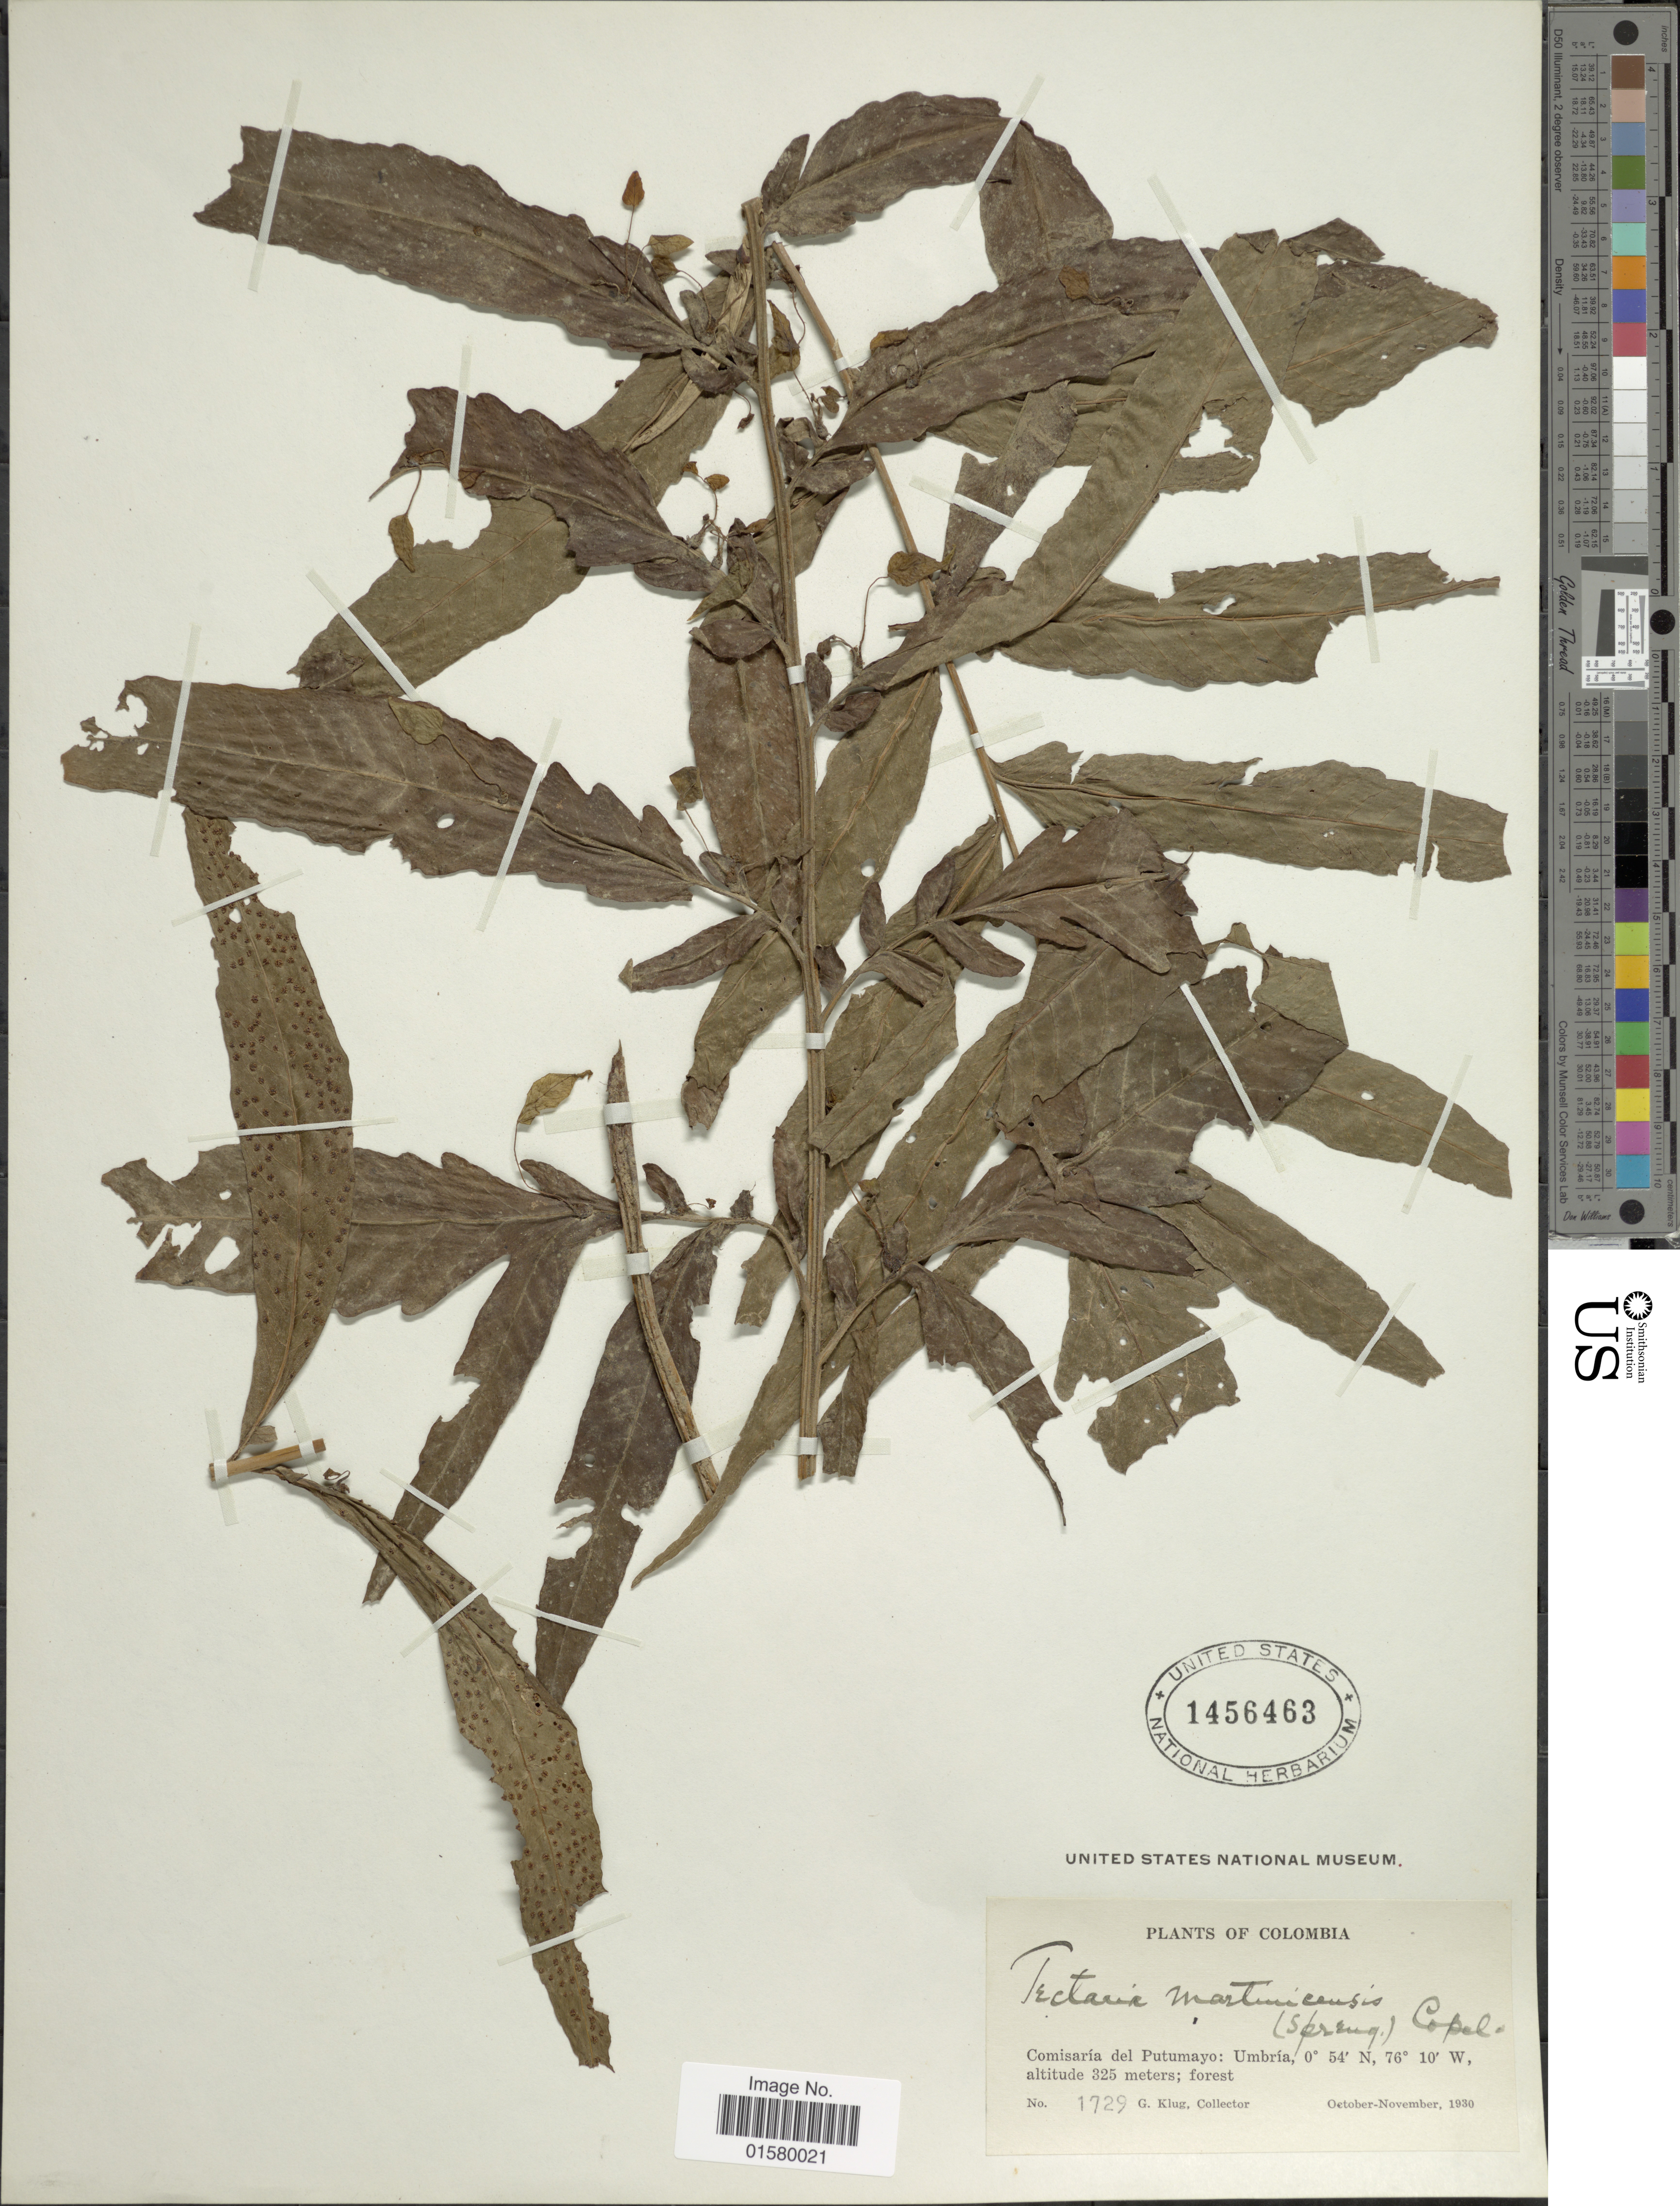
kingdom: Plantae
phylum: Tracheophyta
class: Polypodiopsida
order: Polypodiales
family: Tectariaceae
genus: Tectaria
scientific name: Tectaria vivipara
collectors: G. Klug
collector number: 1729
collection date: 1930-10/1930-11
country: Colombia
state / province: Putumayo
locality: Comsaria del Putumayo: Umbria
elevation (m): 325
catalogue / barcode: US 1456463